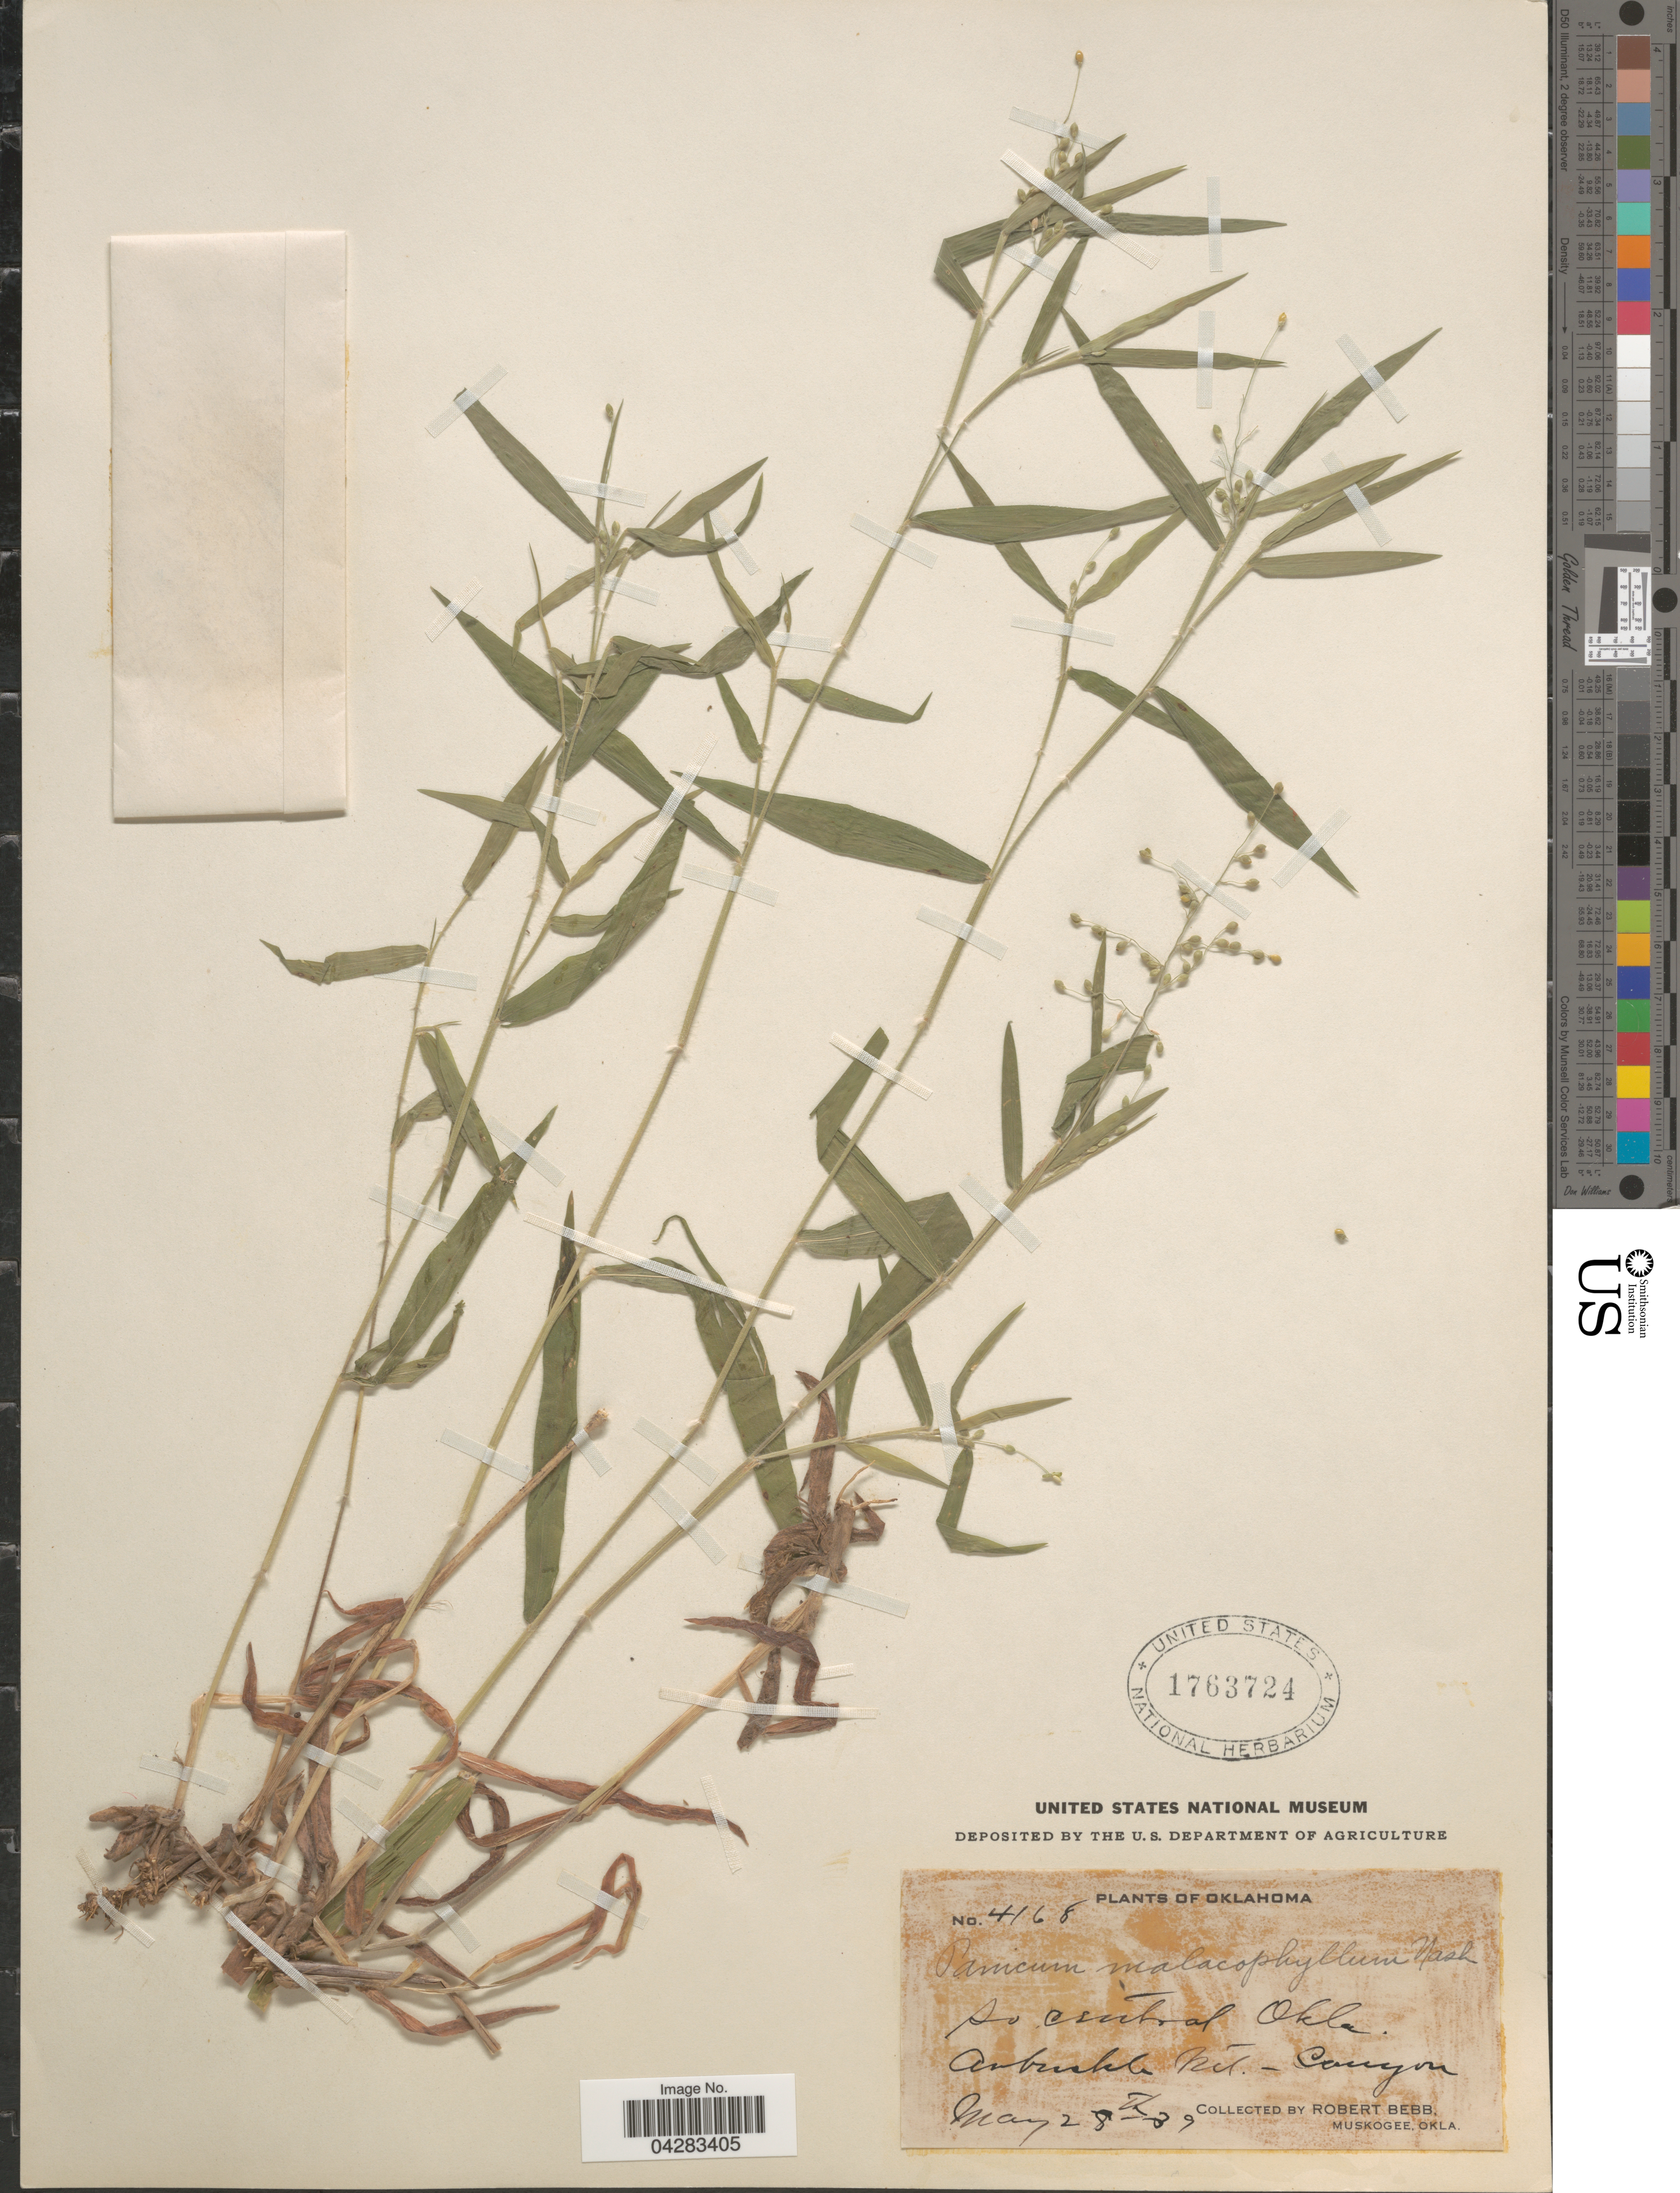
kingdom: Plantae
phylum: Tracheophyta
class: Liliopsida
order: Poales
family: Poaceae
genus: Dichanthelium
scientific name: Dichanthelium malacophyllum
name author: (Nash) Gould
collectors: R. Bebb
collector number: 4168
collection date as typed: Transcribed d/m/y: 28/5/39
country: United States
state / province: Oklahoma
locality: So. central Okla. Arbuckle Mt. - Canyon.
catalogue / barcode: US 1763724